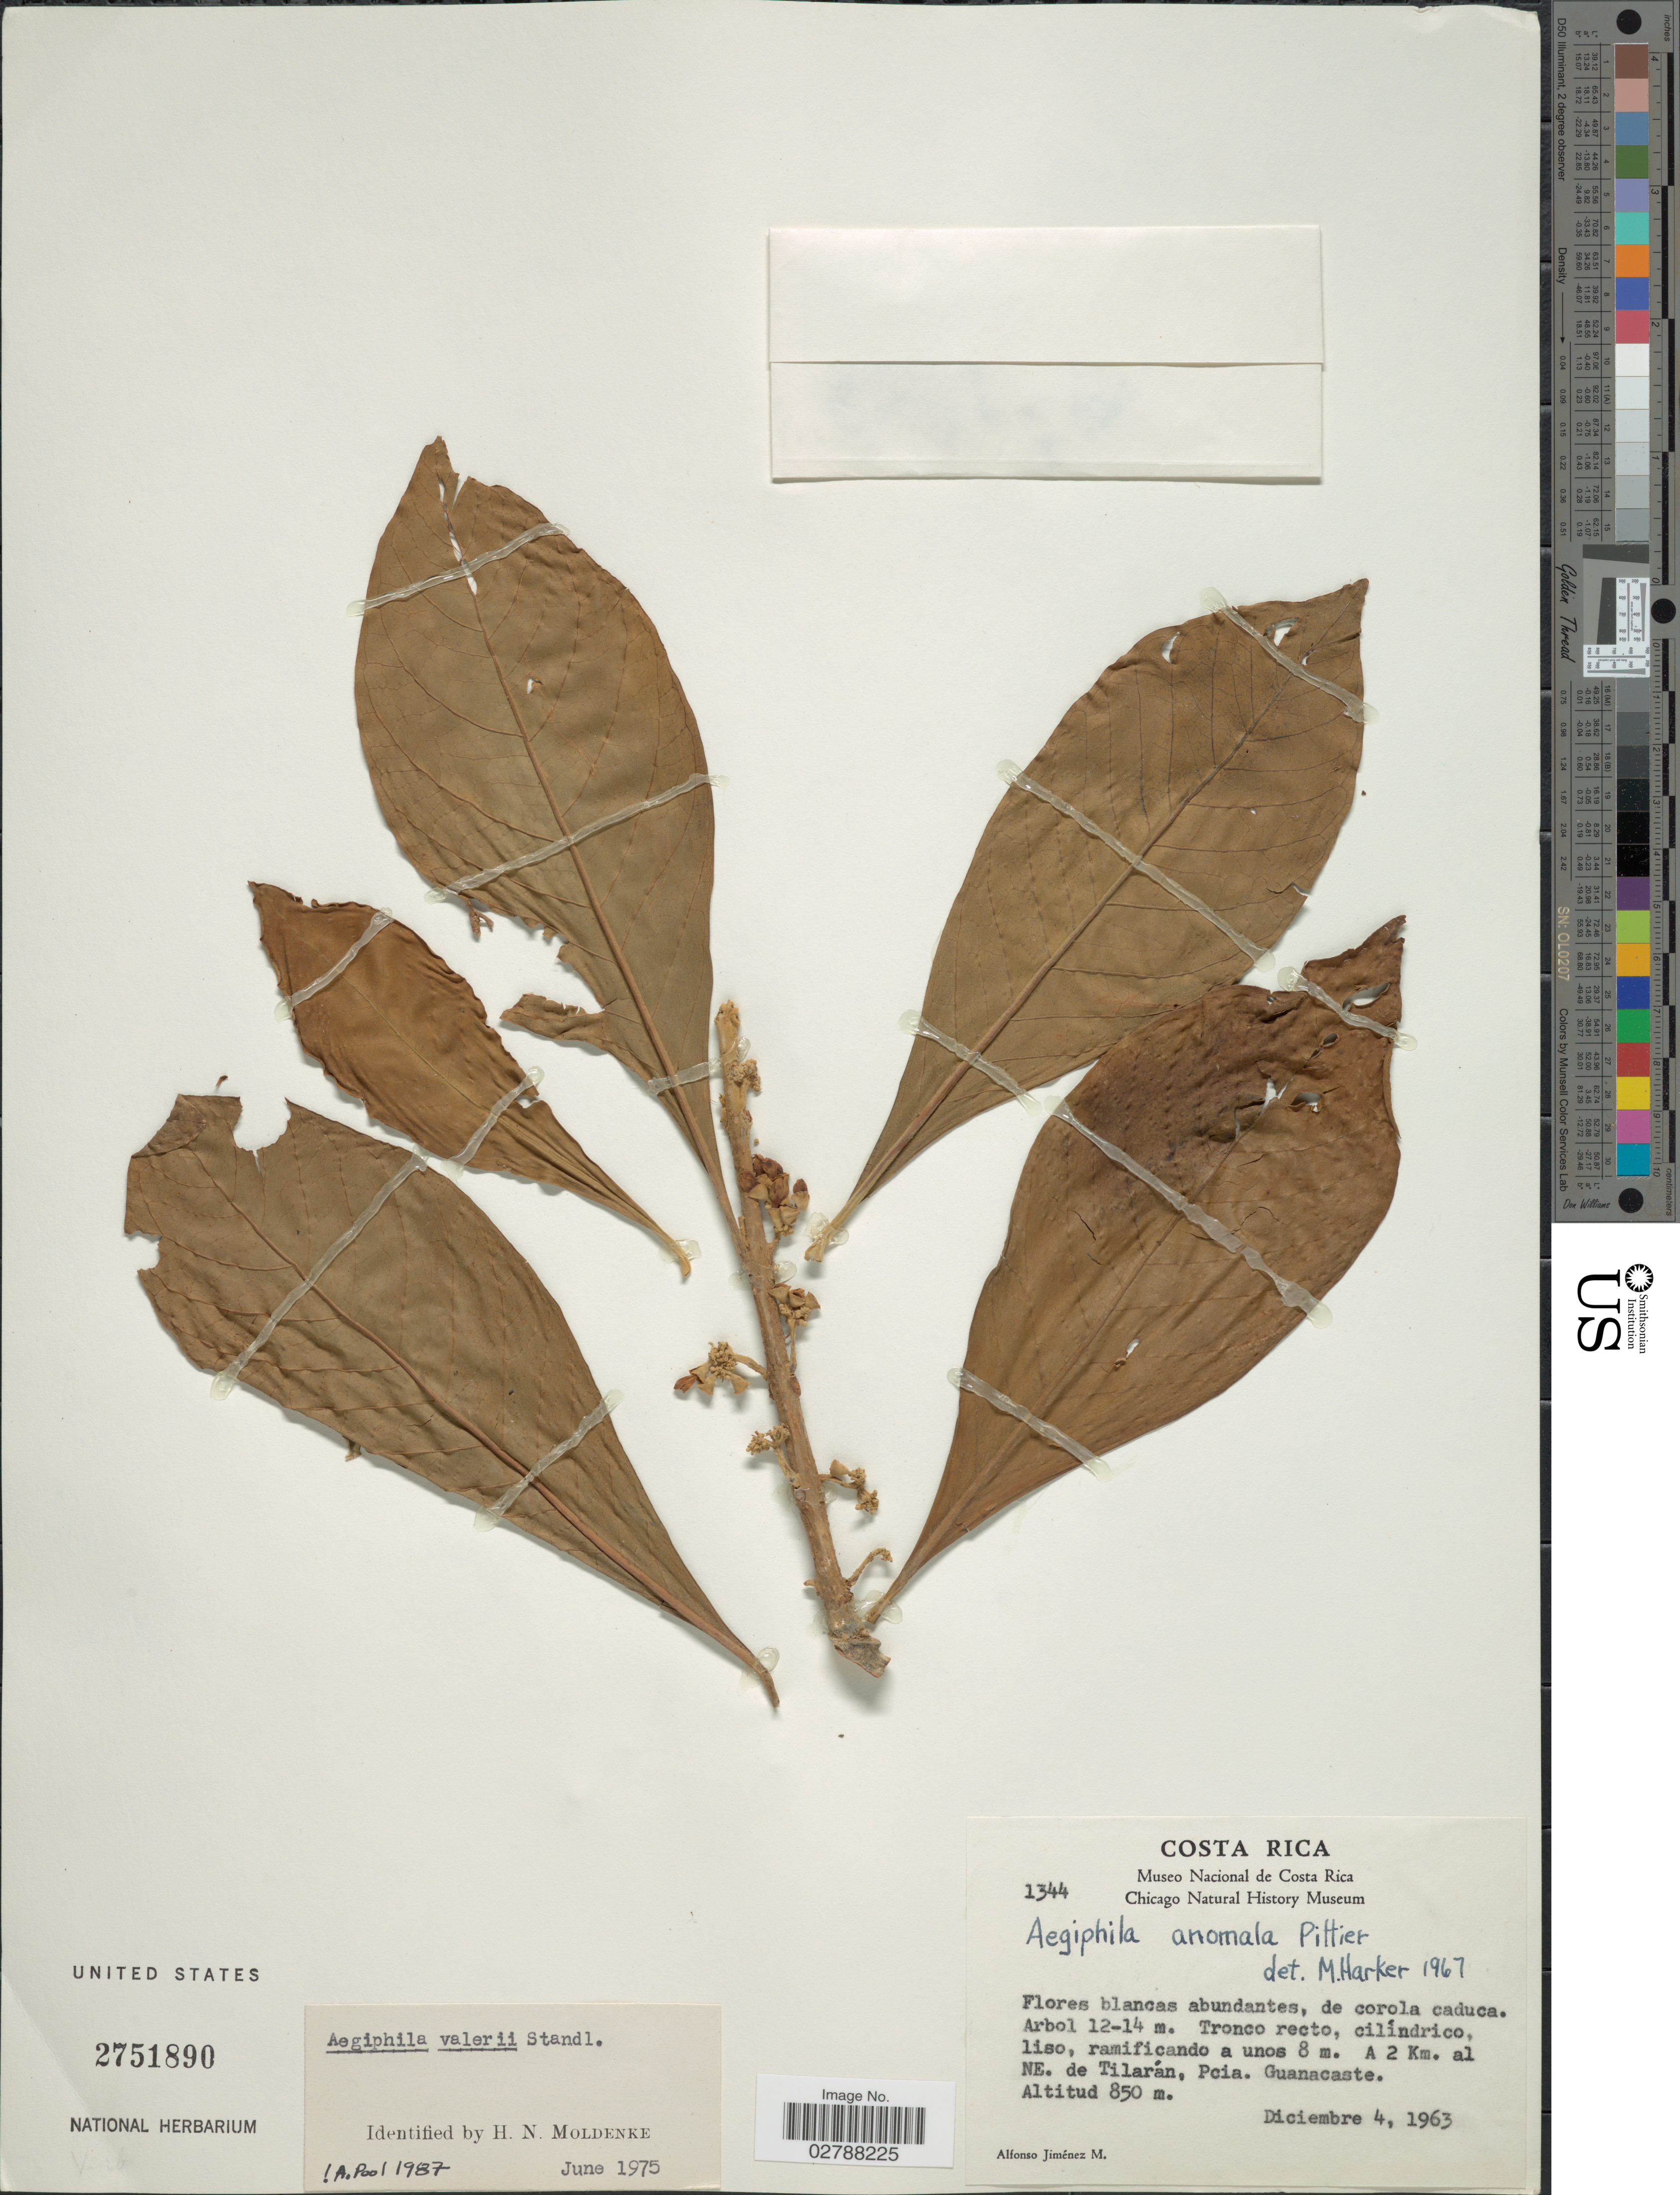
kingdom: Plantae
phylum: Tracheophyta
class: Magnoliopsida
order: Lamiales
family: Lamiaceae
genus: Aegiphila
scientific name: Aegiphila valerii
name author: Standl.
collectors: A. Jimenez M.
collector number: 1344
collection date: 1963-12-04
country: Costa Rica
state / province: Guanacaste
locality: Tronco recto, cilíndrico, liso, ramificando a unos 8 m. A 2 Km. al NE. de Tilarán, Pcia. Guanacaste.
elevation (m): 850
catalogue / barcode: US 2751890